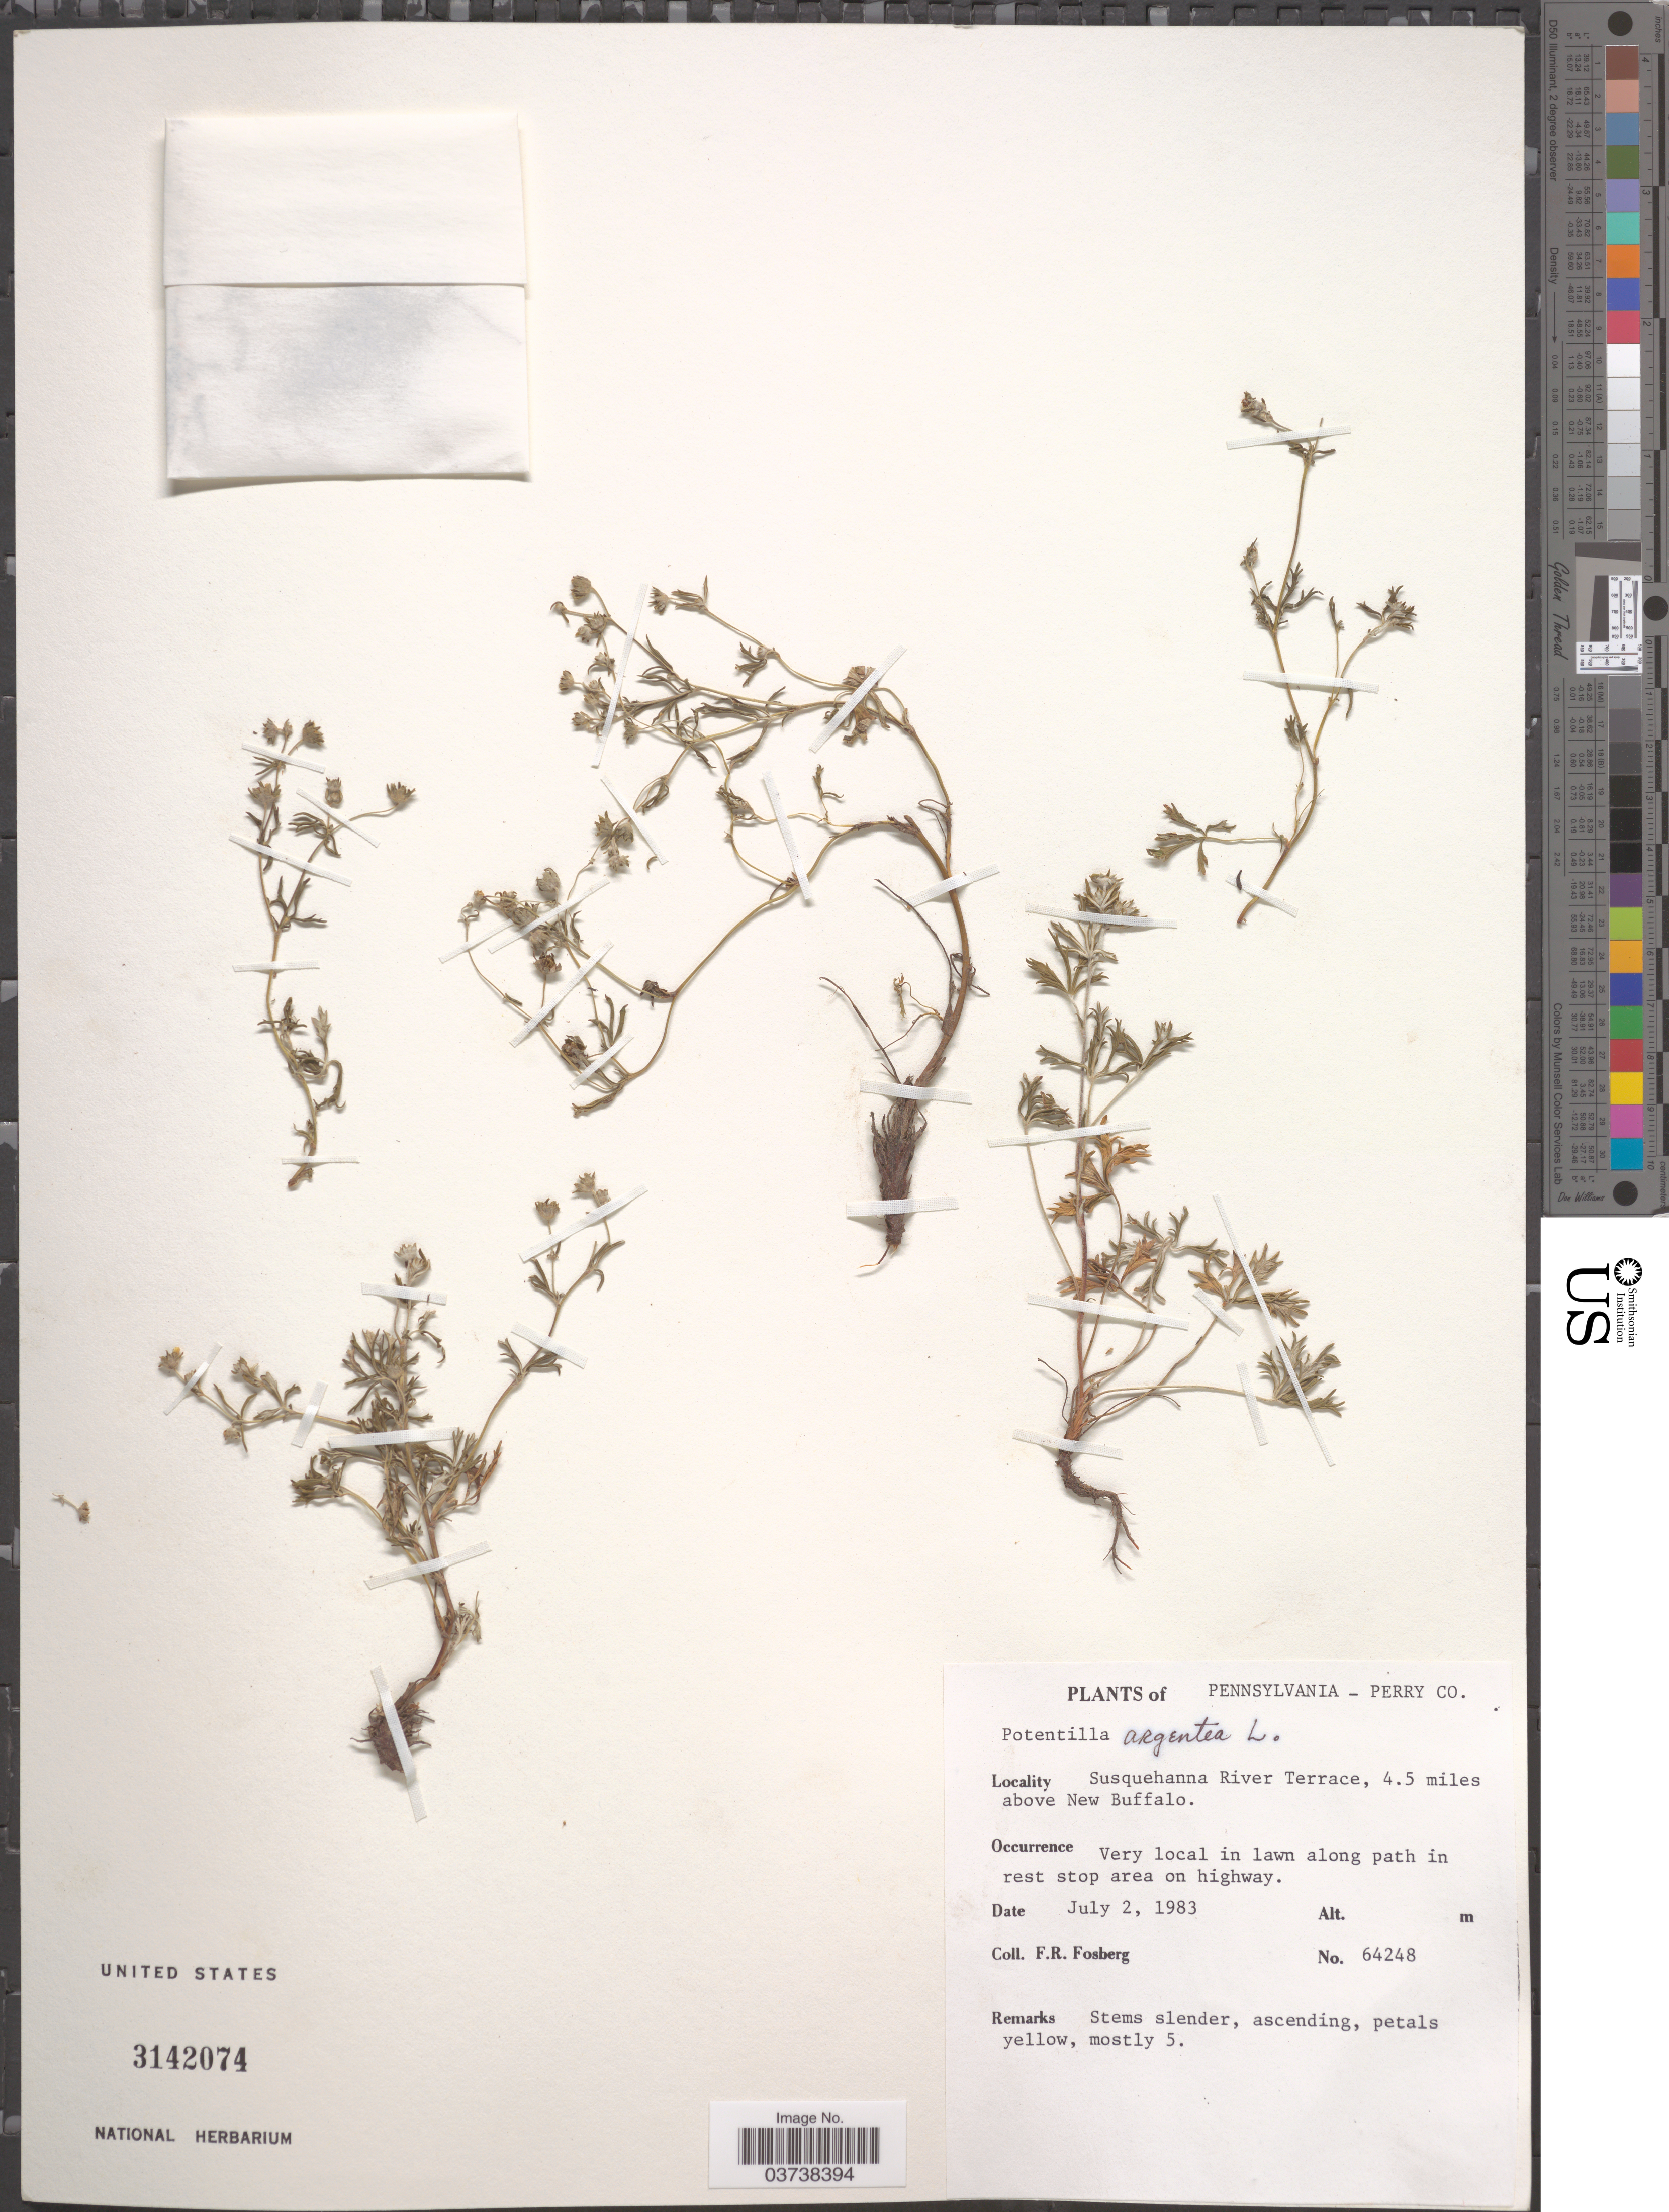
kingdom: Plantae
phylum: Tracheophyta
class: Magnoliopsida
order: Rosales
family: Rosaceae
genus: Potentilla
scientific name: Potentilla argentea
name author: L.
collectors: F. R. Fosberg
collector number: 64248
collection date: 1983-07-02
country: United States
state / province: Pennsylvania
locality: Perry Co. Susquehanna River Terrace, 4.5 miles above New Buffalo. In lawn along path in rest stop area on highway.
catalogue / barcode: US 3142074